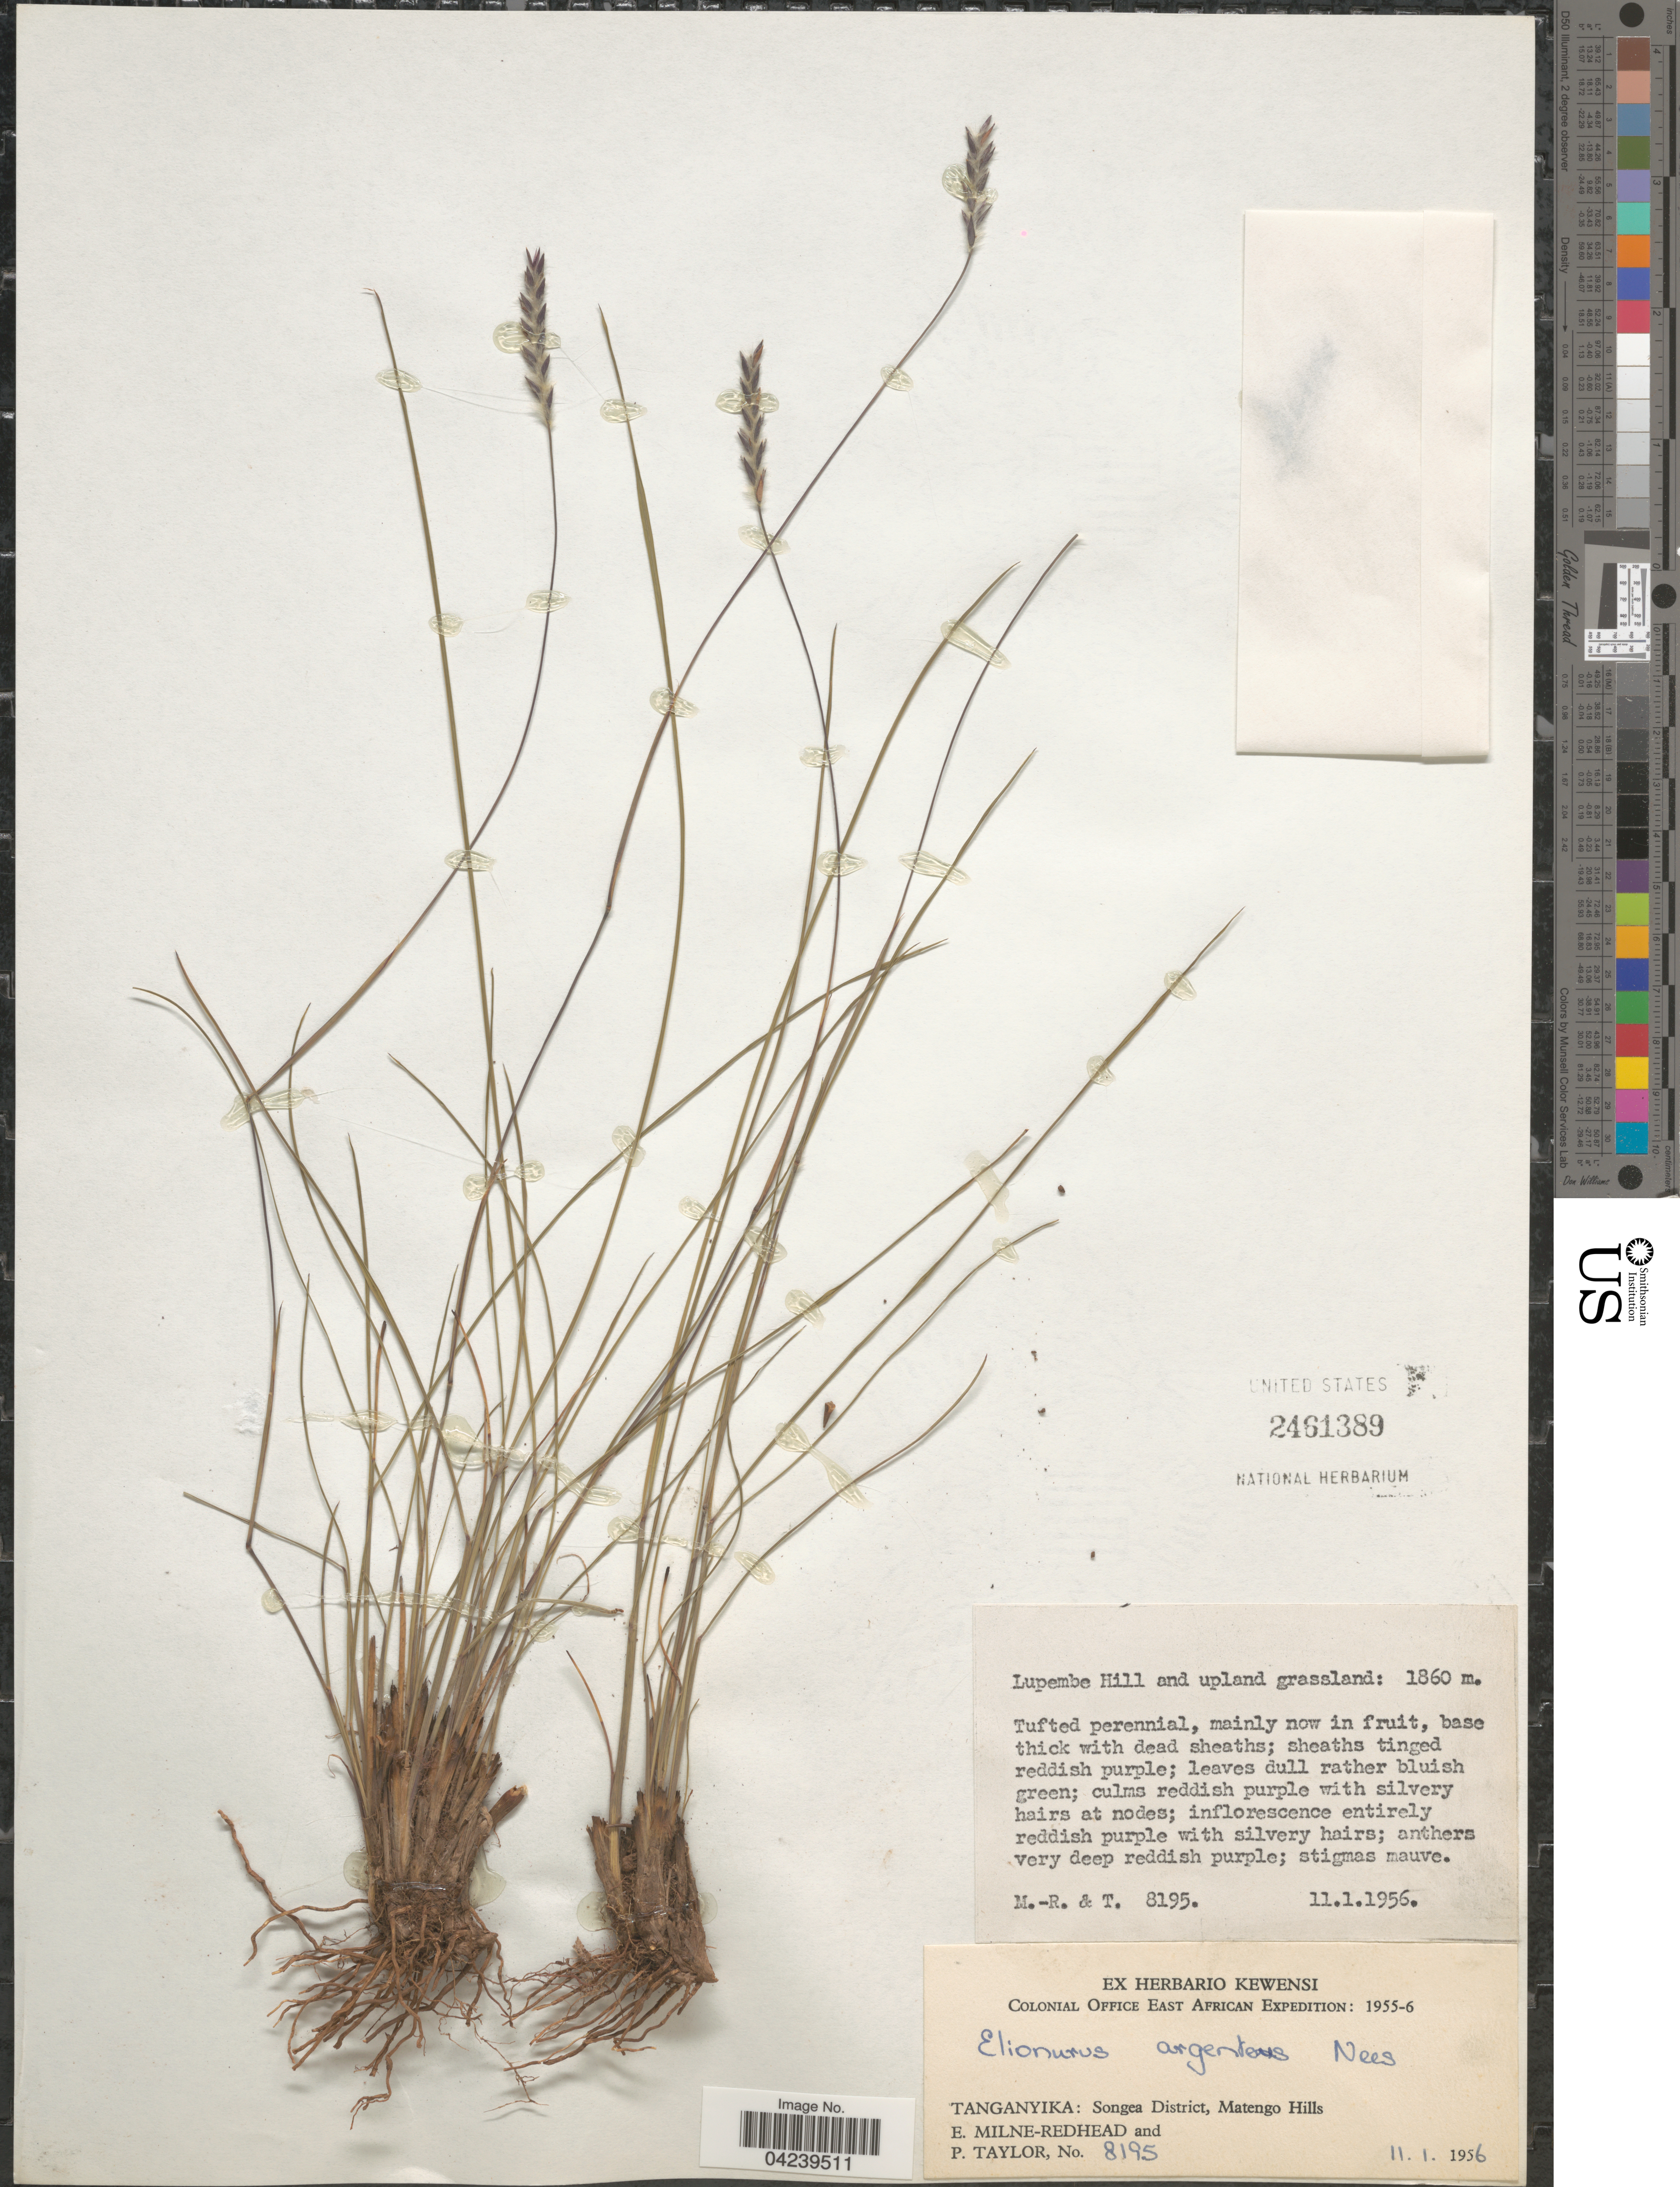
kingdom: Plantae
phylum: Tracheophyta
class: Liliopsida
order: Poales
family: Poaceae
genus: Elionurus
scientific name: Elionurus muticus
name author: (Spreng.) Kuntze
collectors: E. W. Milne-Redhead & P. Taylor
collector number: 8195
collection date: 1956-01-11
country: Tanzania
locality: Colonial Office East African Expedition: 1955-6. Tanganyika: Songea District, Matengo Hills. Lupembe Hill and upland grassland.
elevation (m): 1860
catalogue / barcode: US 2461389